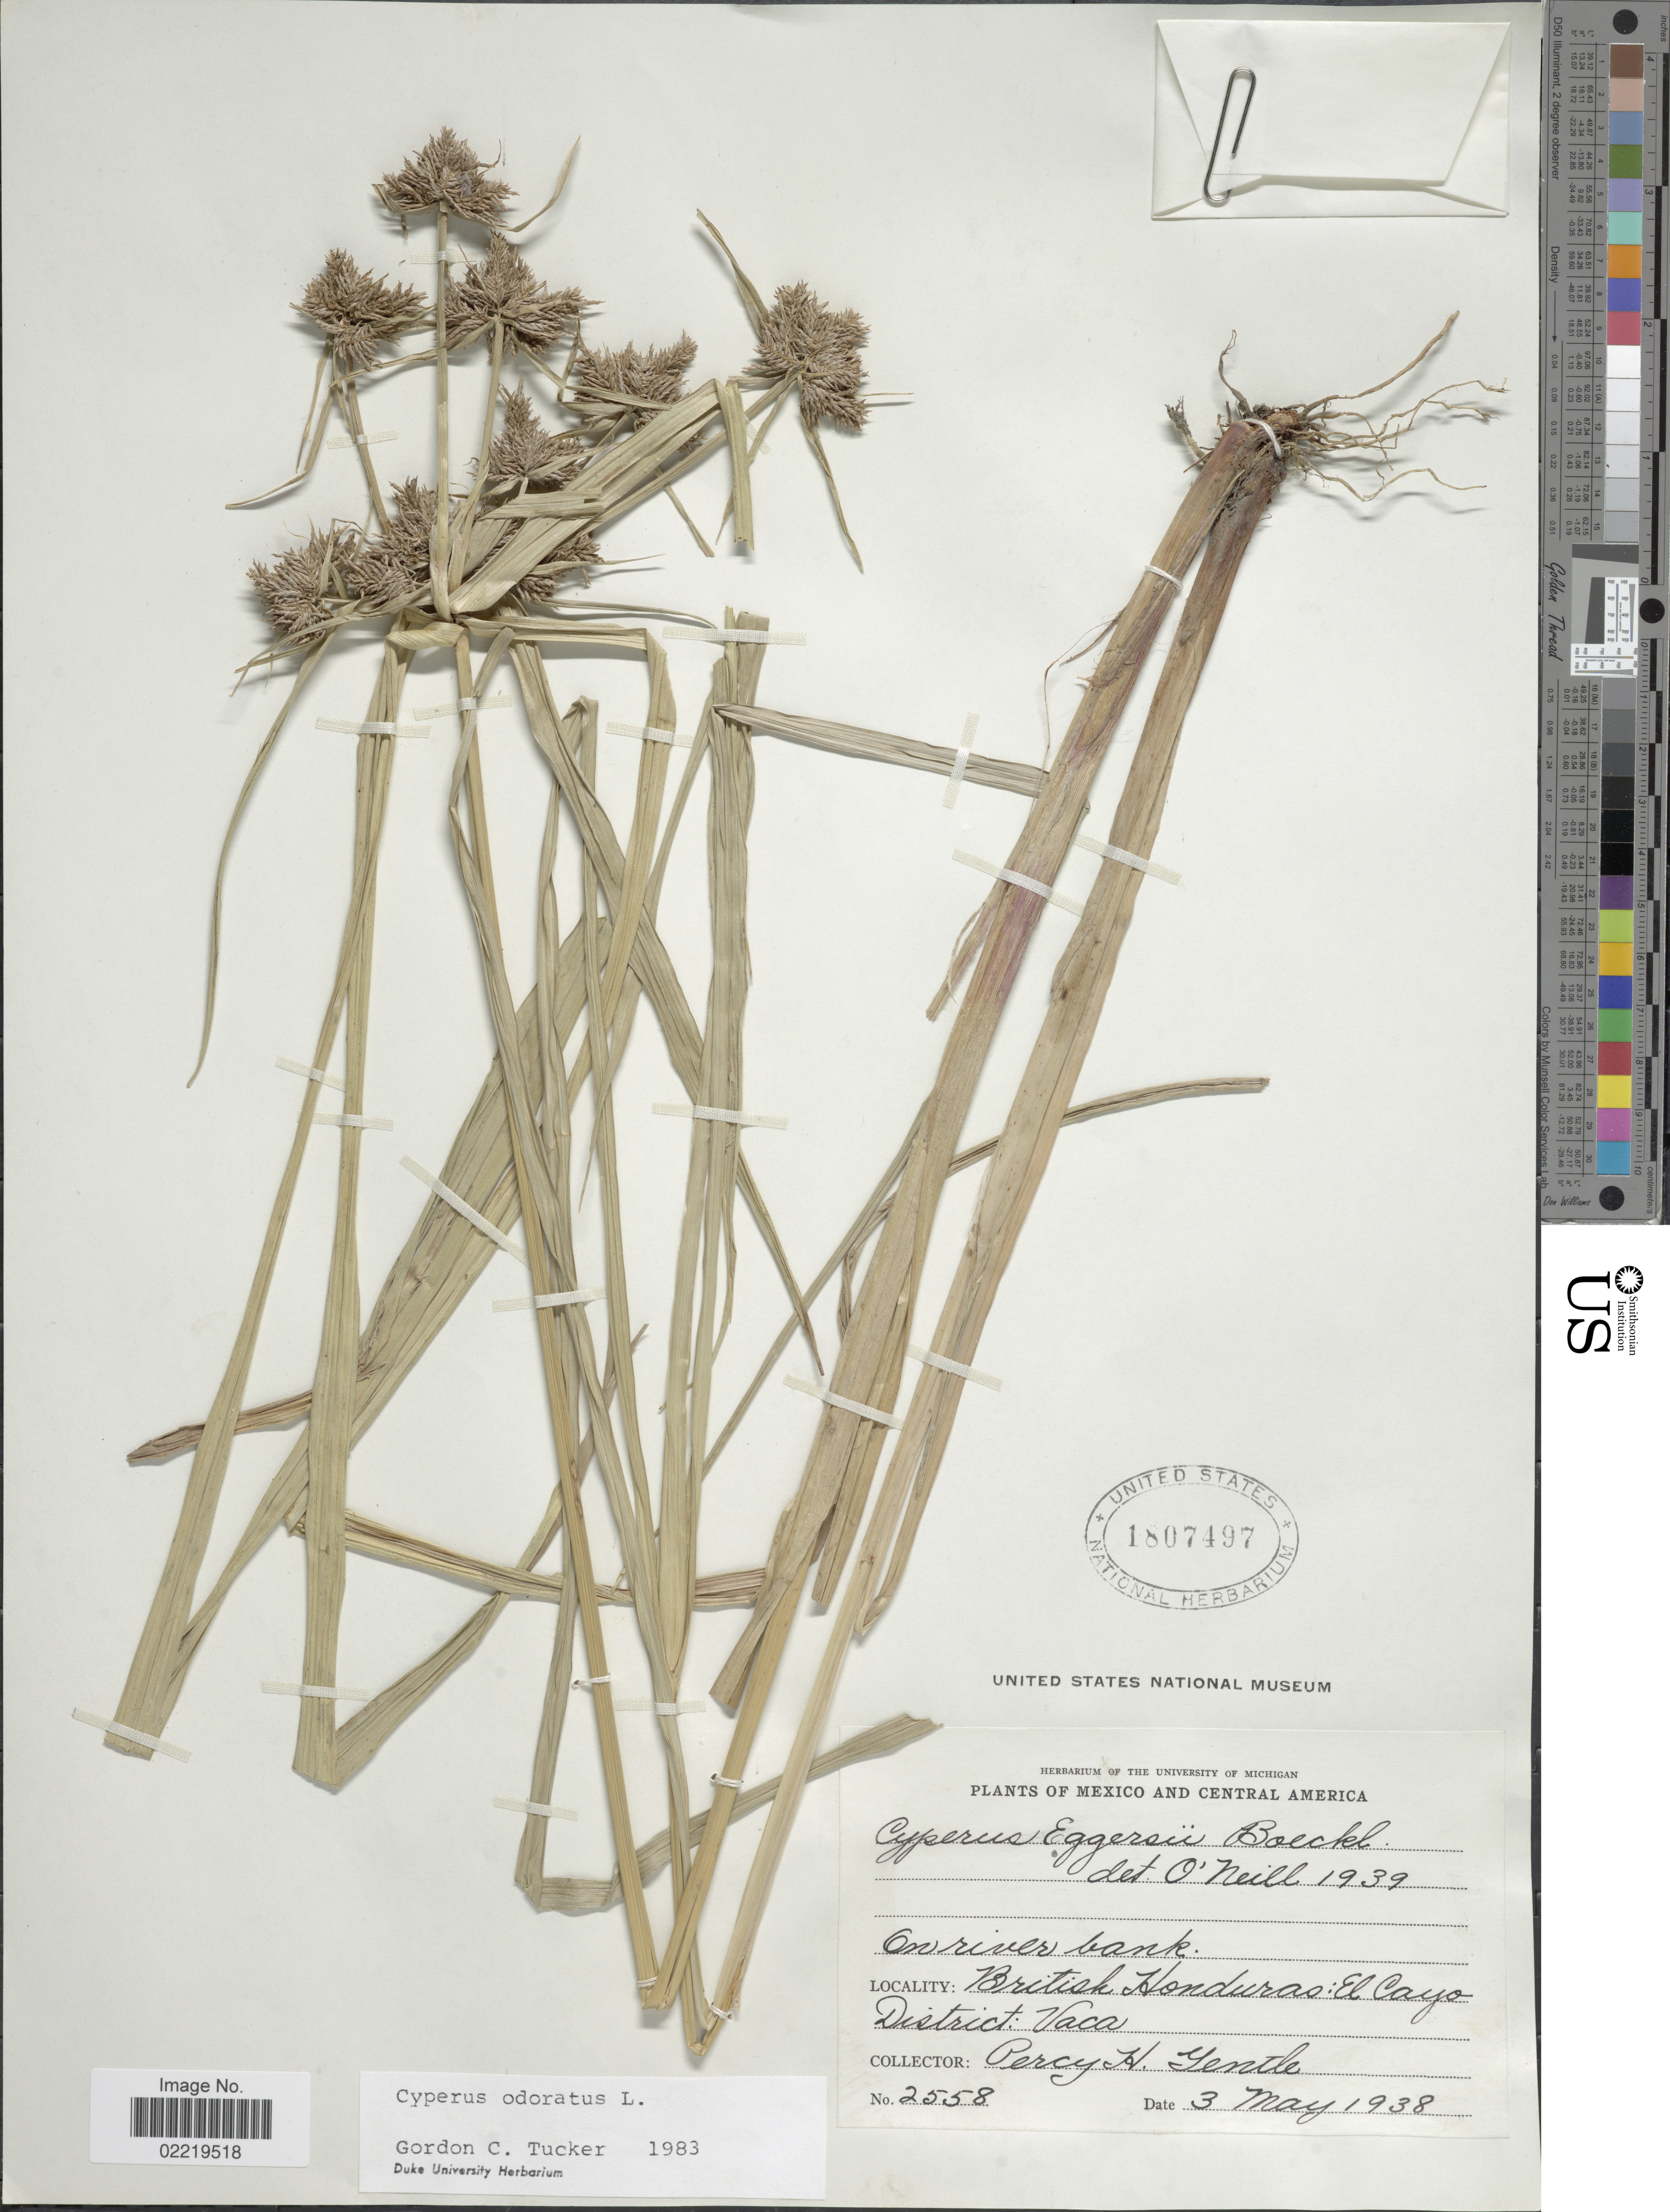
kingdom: Plantae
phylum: Tracheophyta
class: Liliopsida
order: Poales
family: Cyperaceae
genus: Cyperus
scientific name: Cyperus odoratus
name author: L.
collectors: P. H. Gentle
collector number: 2558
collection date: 1938-05-03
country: Belize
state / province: Cayo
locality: On river bank, British Honduras: El Cayo District: Vaca.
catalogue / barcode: US 1807497